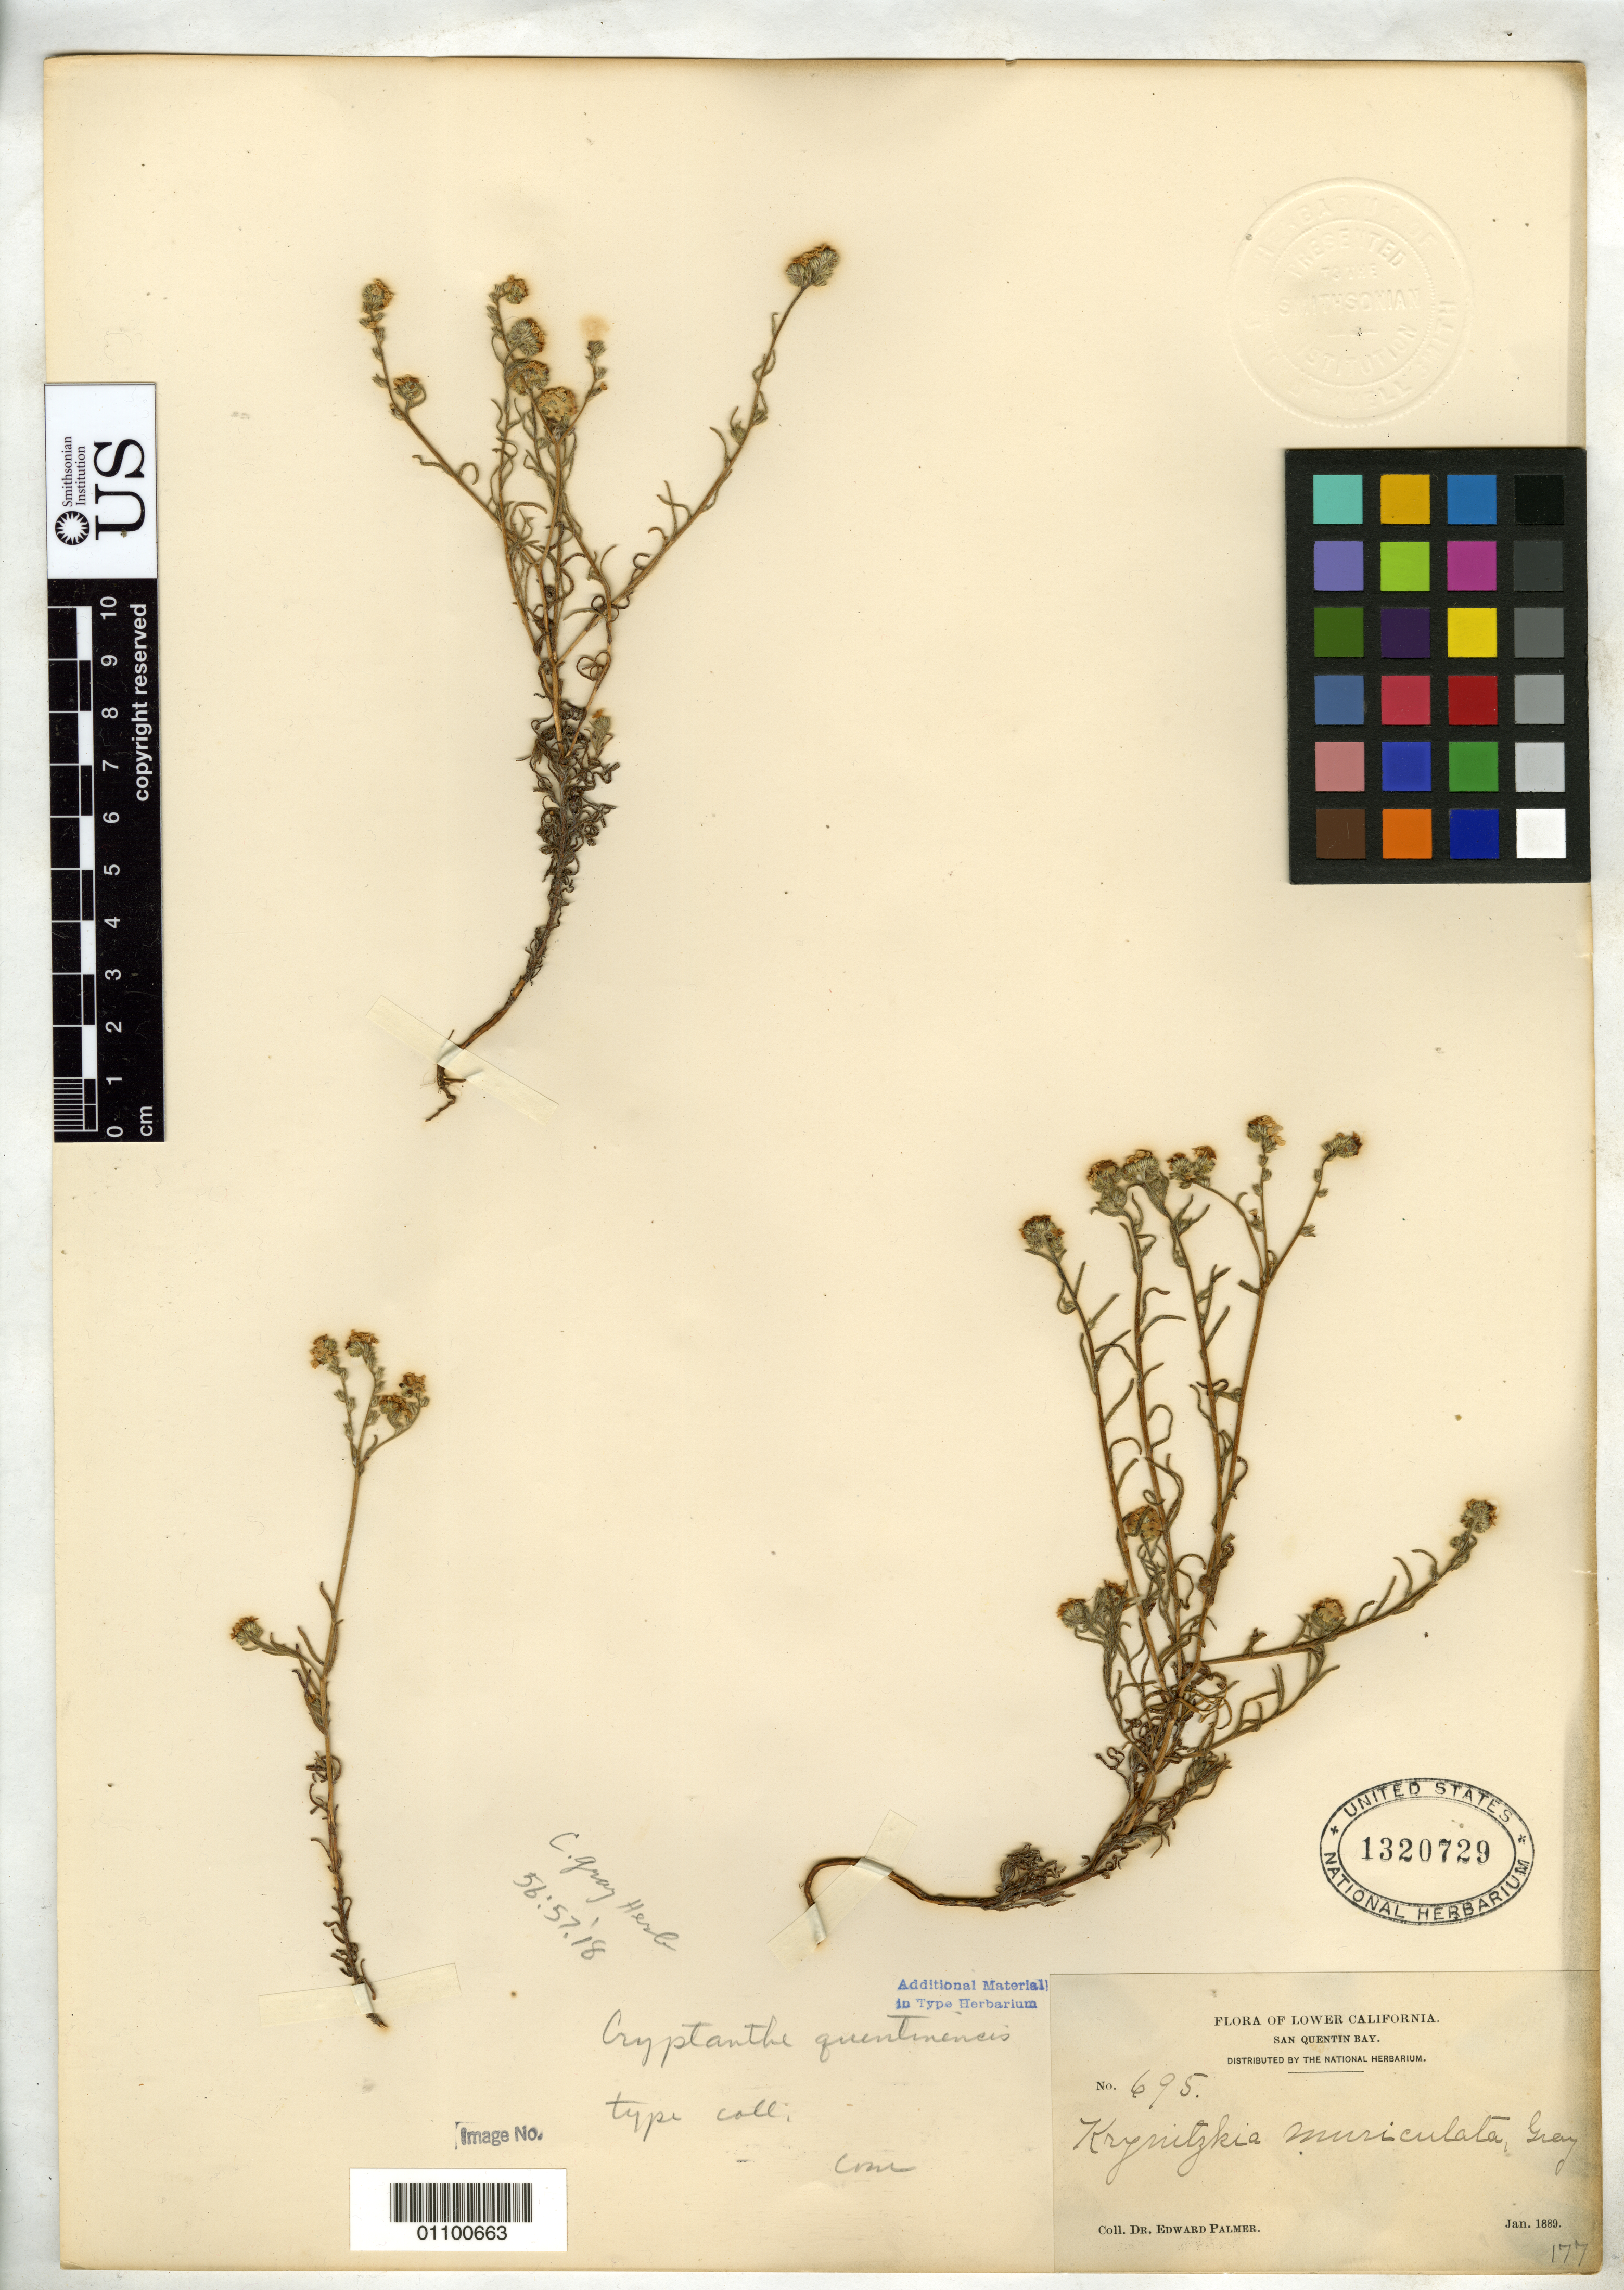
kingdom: Plantae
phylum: Tracheophyta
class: Magnoliopsida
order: Boraginales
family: Boraginaceae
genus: Cryptantha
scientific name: Cryptantha quentinensis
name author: J.F. Macbr.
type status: Isotype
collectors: E. Palmer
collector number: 695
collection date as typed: Jan 1889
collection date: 1889-01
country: Mexico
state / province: Baja California Norte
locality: San Quentin Bay, Baja California.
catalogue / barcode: US 1320729